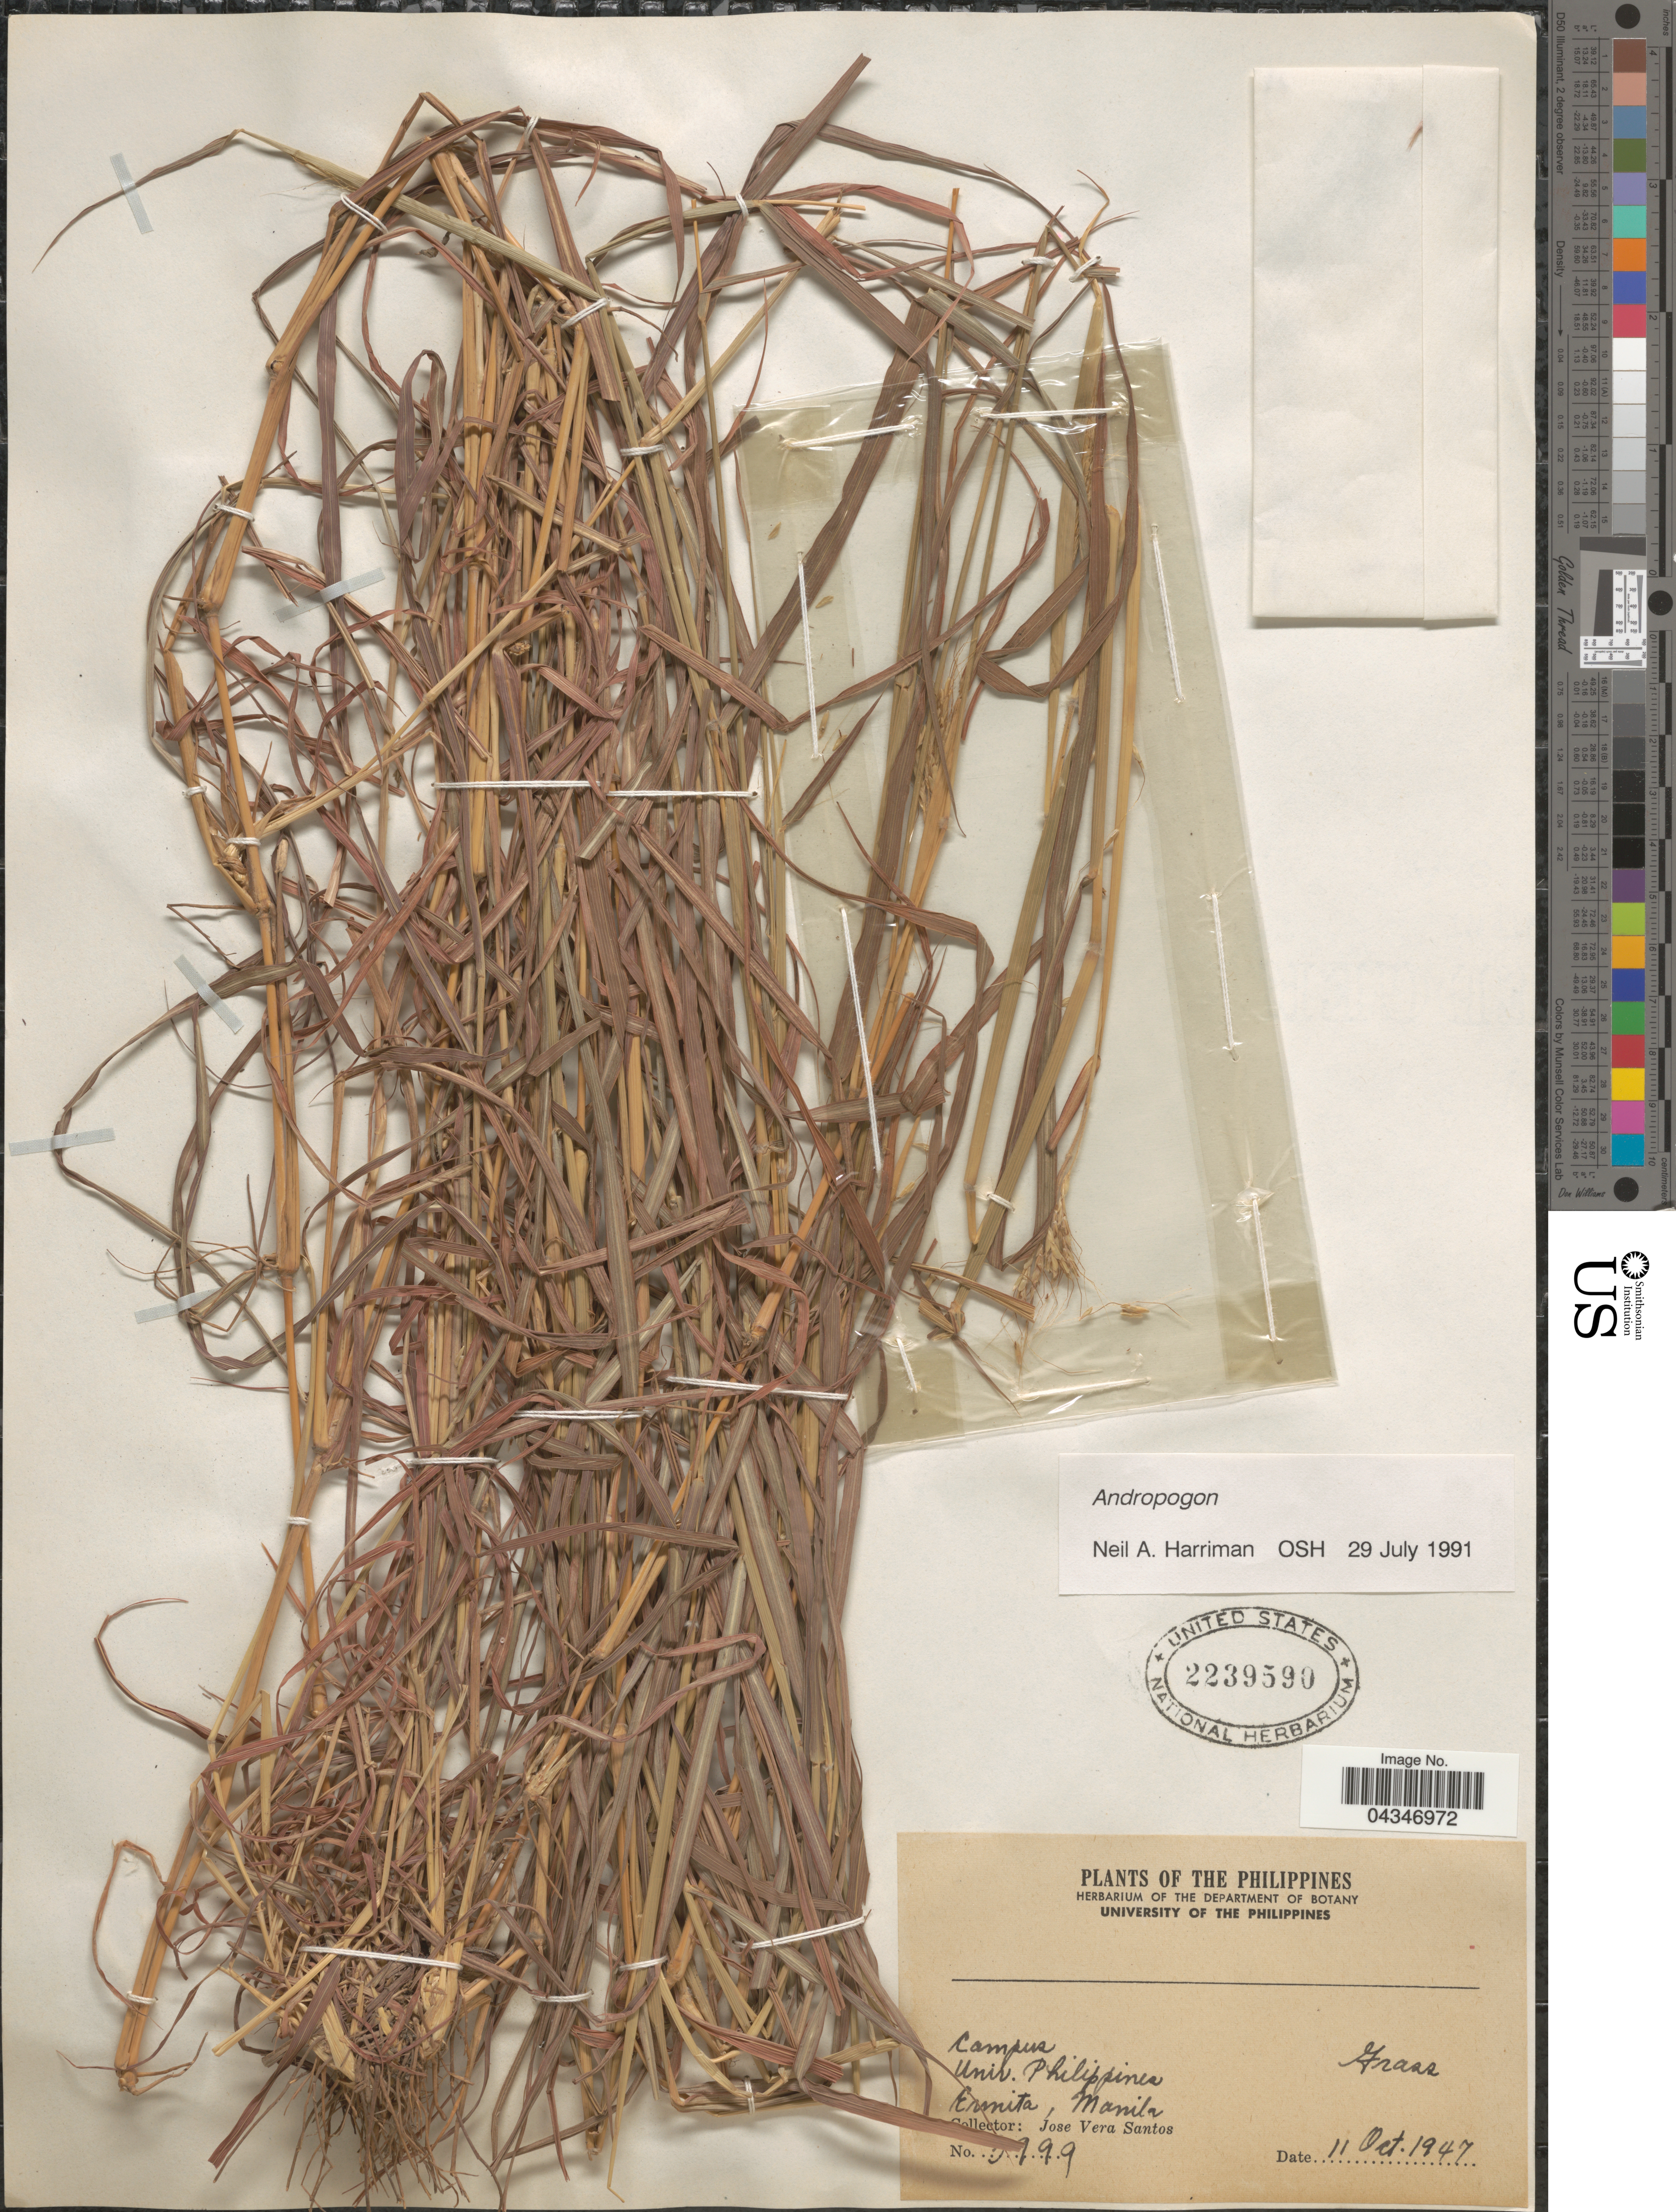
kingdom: Plantae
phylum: Tracheophyta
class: Liliopsida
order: Poales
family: Poaceae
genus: Andropogon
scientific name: Andropogon sp.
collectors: J. Santos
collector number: !99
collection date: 1947-10-11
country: Philippines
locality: Campus. Univ. Philippines Ermita, Manila.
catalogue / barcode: US 2239590